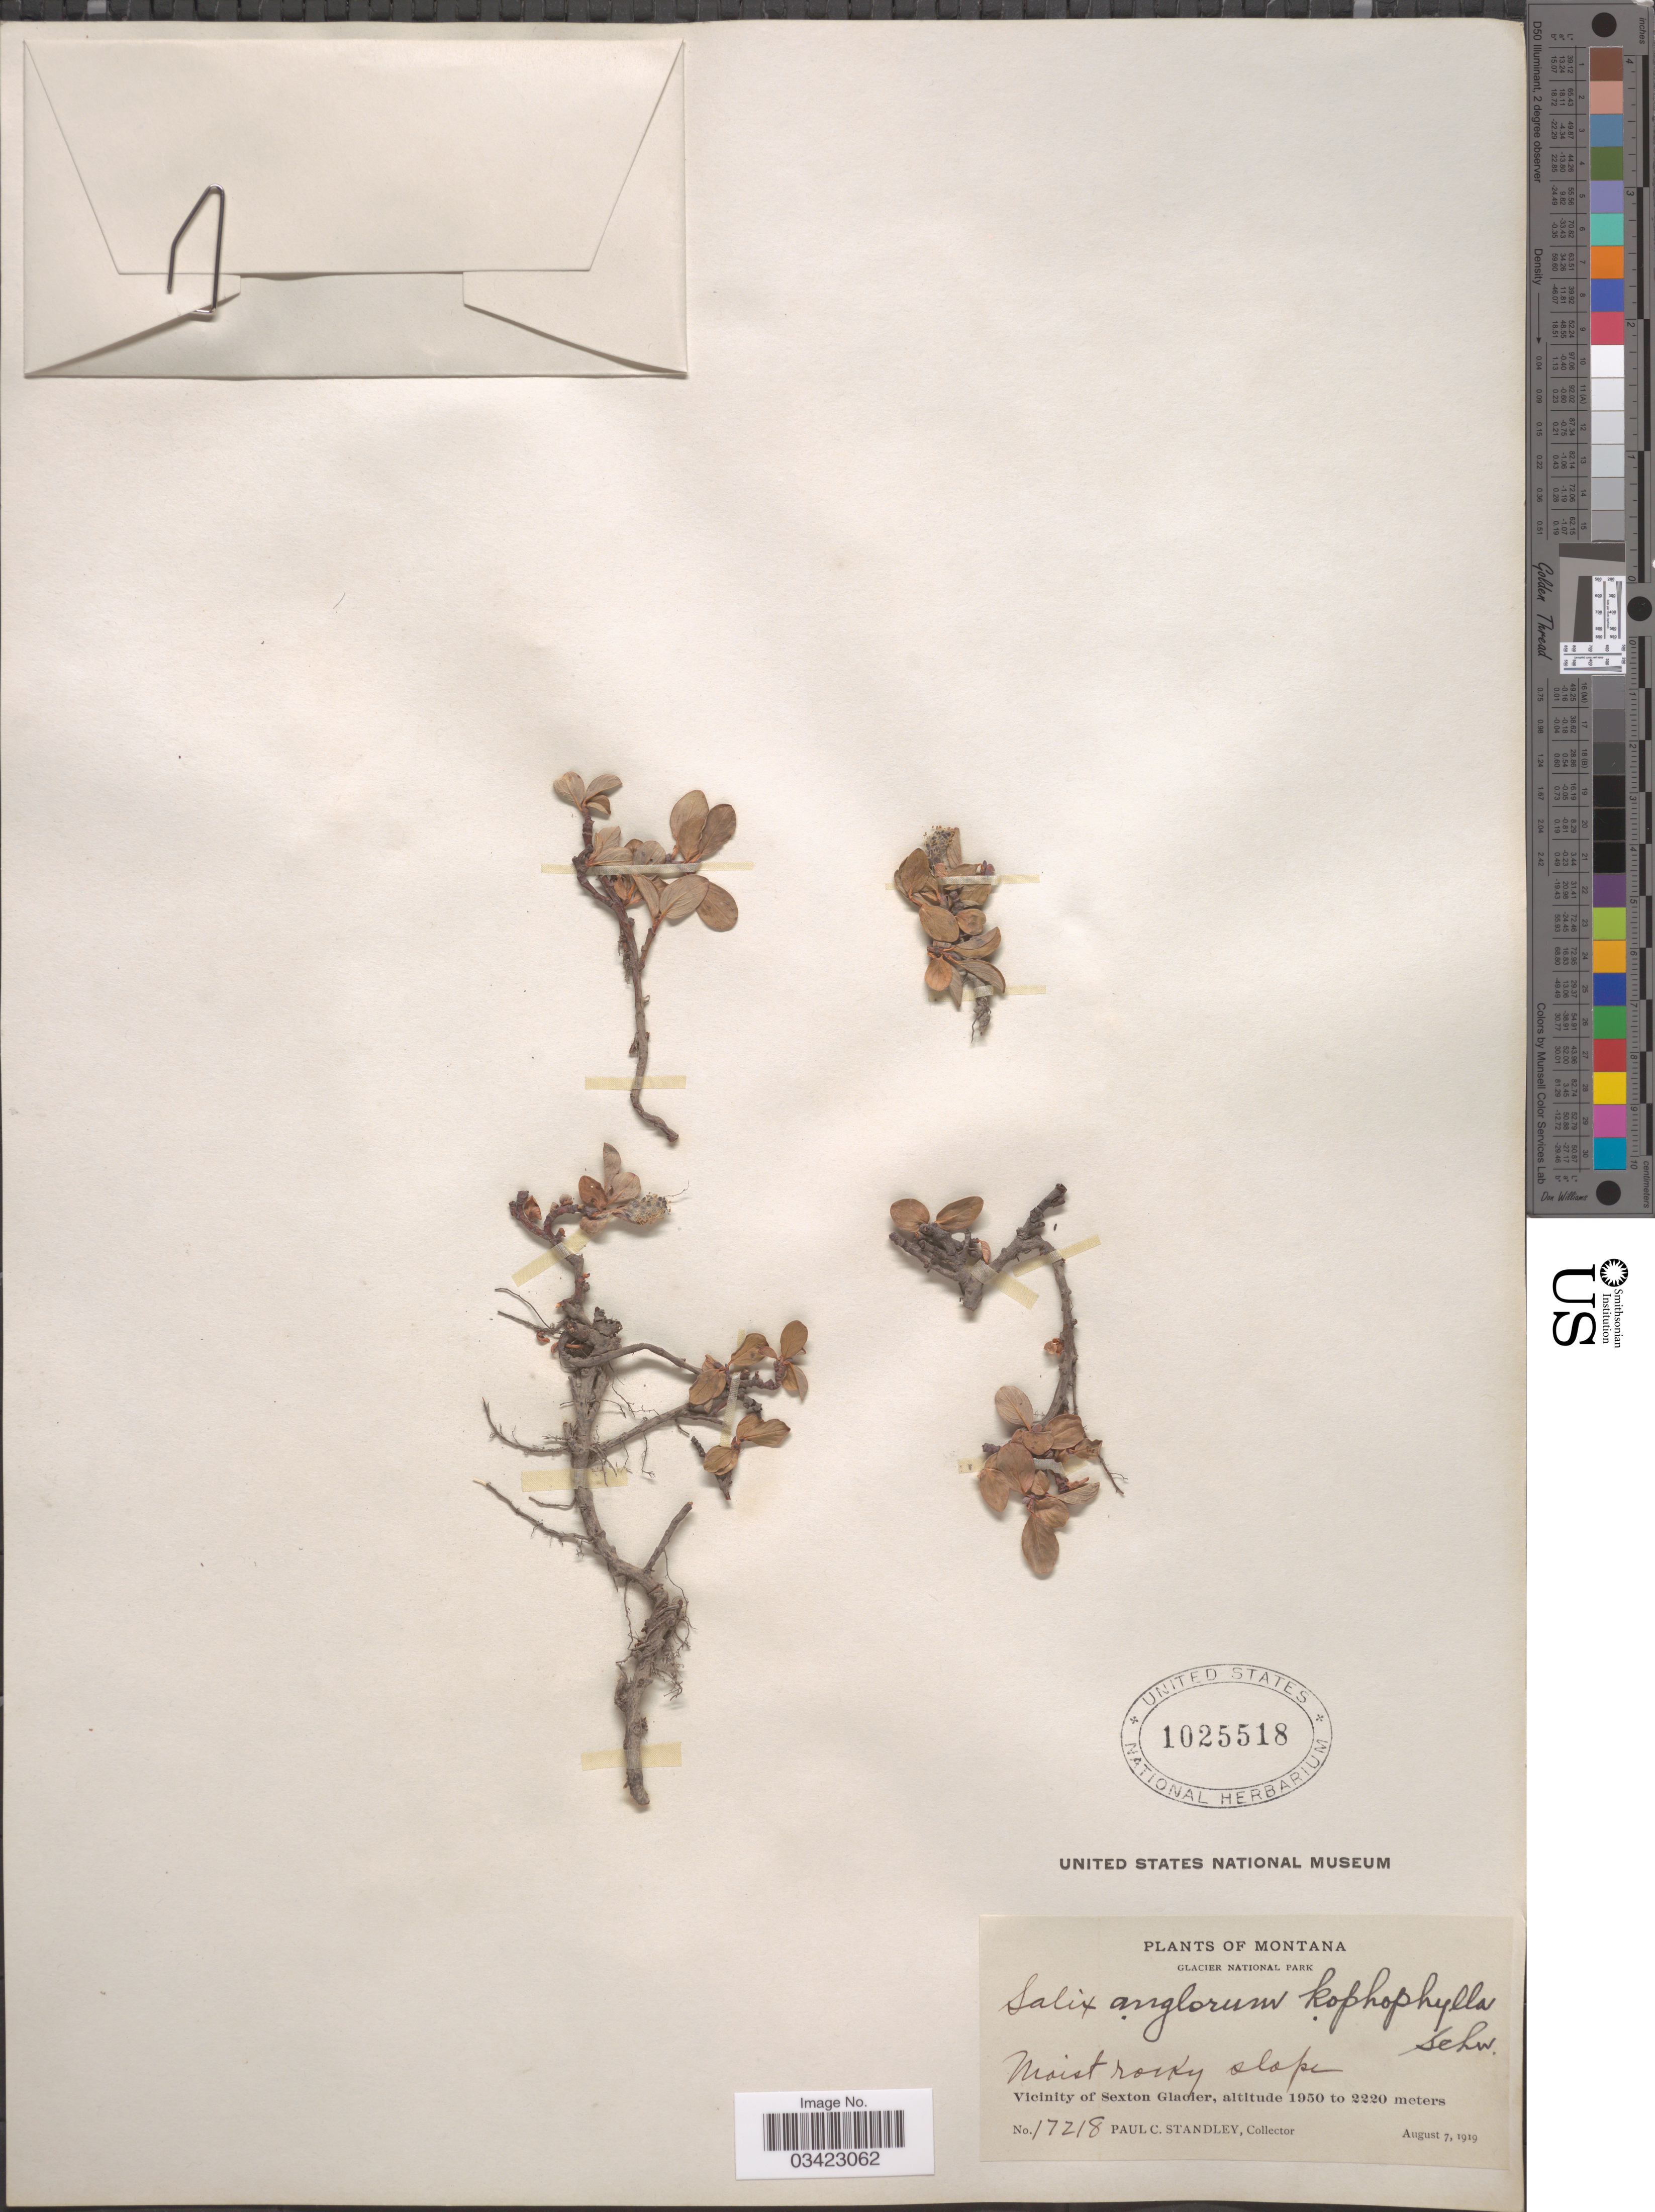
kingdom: Plantae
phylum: Tracheophyta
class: Magnoliopsida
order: Malpighiales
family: Salicaceae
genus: Salix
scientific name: Salix anglorum var. kophophylla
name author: C.K. Schneid.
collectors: P. C. Standley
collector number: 17218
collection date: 1919-08-07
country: United States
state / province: Montana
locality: Glacier National Park. Vicinity of Sexton Glacier.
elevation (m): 1950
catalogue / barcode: US 1025518